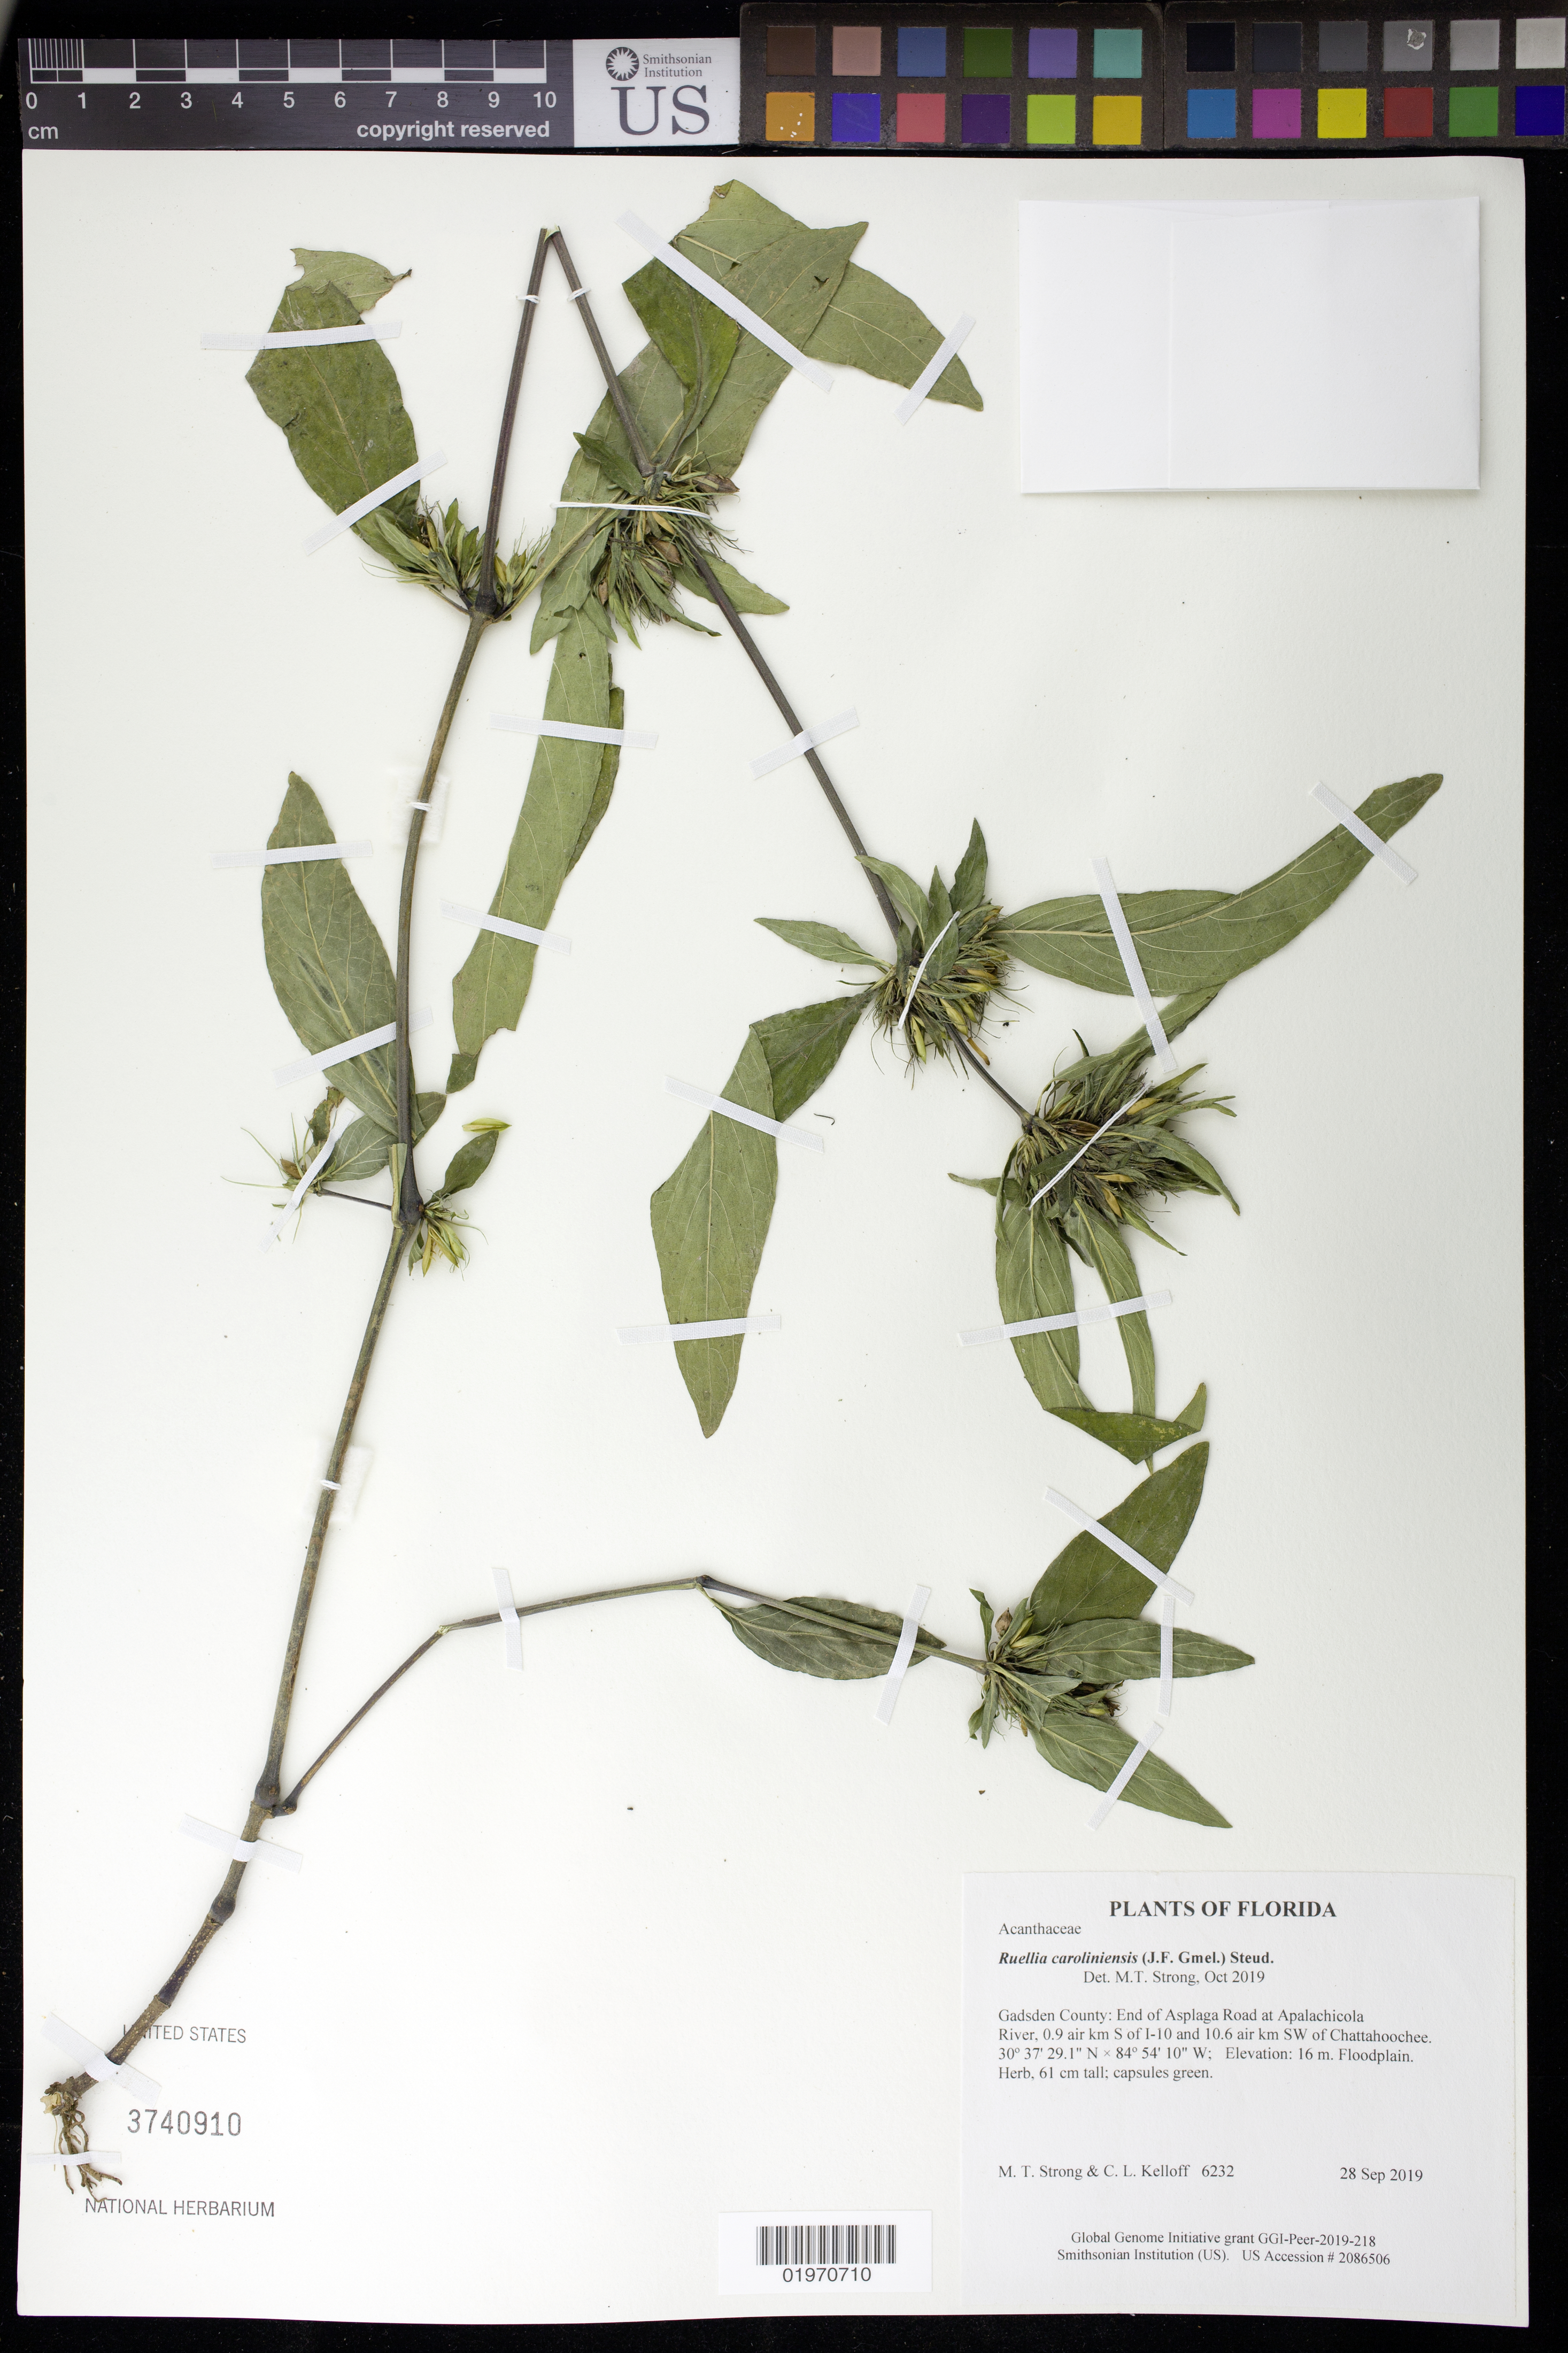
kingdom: Plantae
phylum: Tracheophyta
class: Magnoliopsida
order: Lamiales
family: Acanthaceae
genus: Ruellia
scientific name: Ruellia caroliniensis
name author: (J.F. Gmel.) Steud.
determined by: Strong, Mark T., (BOT), Smithsonian Institution - National Museum of Natural History (UNITED STATES)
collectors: M. T. Strong & C. L. Kelloff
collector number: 6232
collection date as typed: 28 Sep 2019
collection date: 2019-09-28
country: United States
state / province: Florida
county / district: Gadsden County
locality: End of Asplaga Road at Apalachicola River, 0.9 air km S of I-10 and 10.6 air km SW of Chattahoochee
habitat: Floodplain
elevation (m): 16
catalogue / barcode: US 3740910